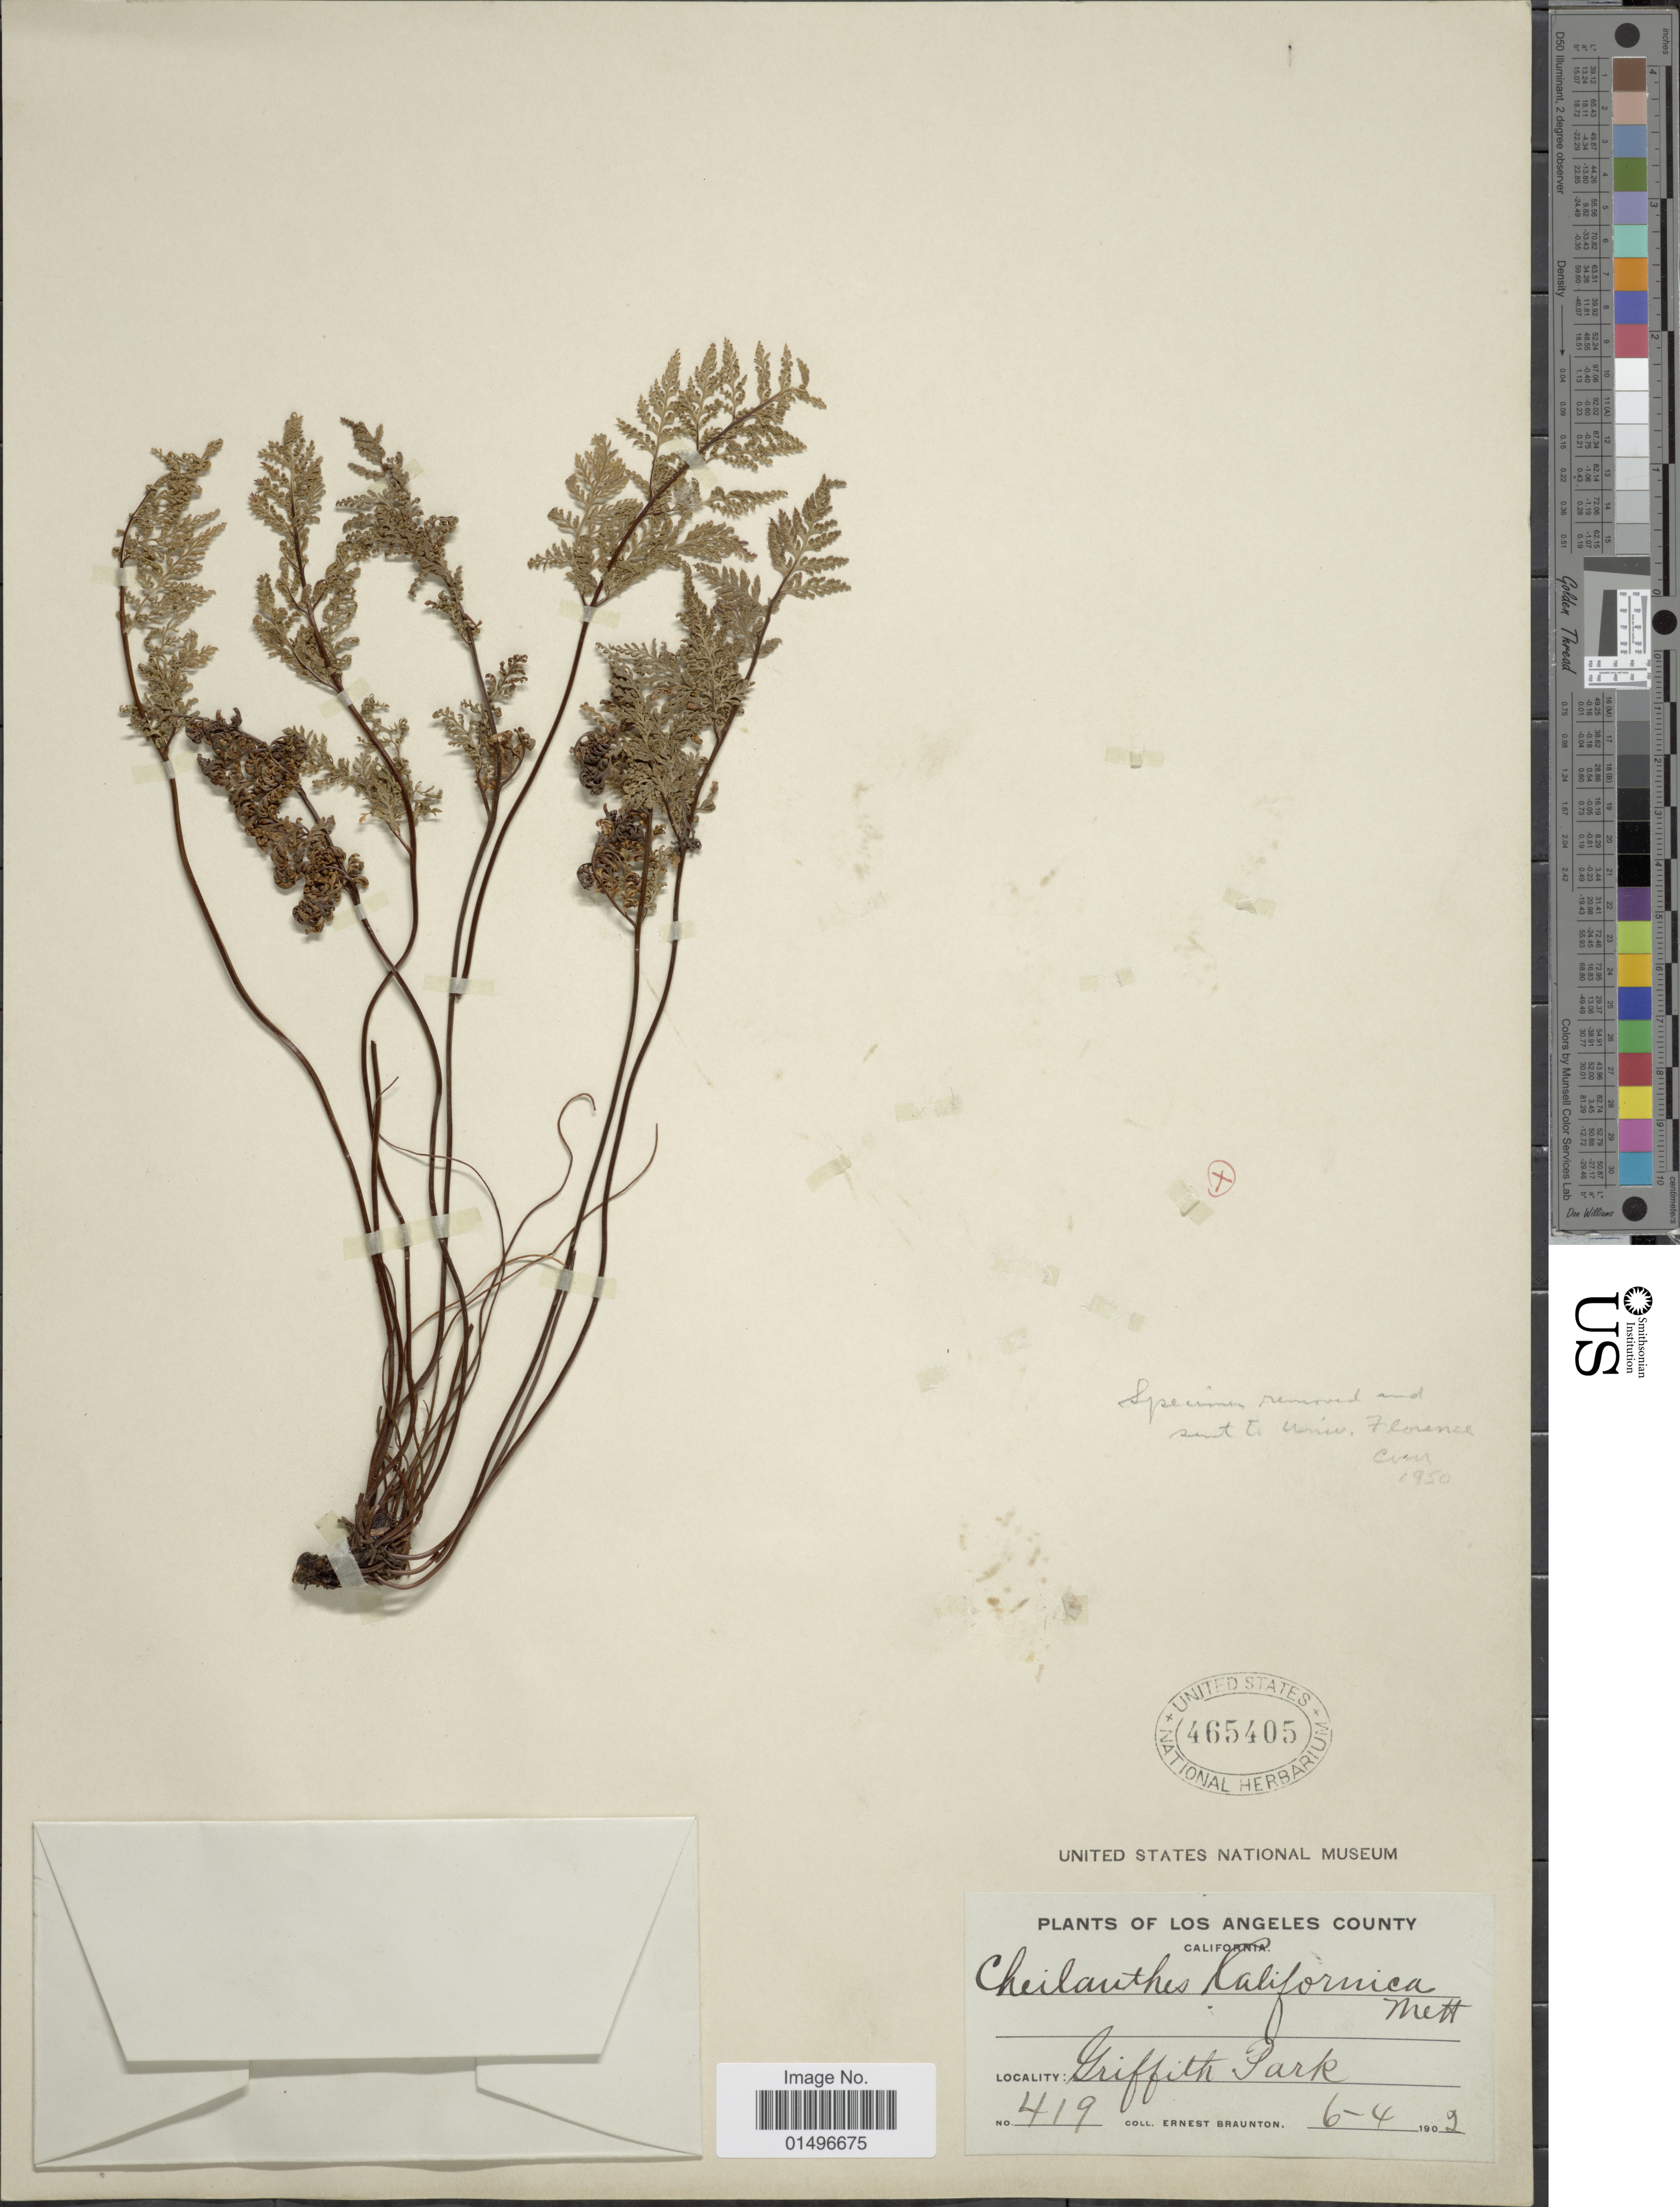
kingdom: Plantae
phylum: Tracheophyta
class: Polypodiopsida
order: Polypodiales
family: Pteridaceae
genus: Aspidotis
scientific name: Aspidotis californica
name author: (Hook.) Nutt. ex Copel.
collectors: E. Braunton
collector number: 419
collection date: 1902-06-04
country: United States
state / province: California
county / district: Los Angeles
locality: California, Los Angeles County, Griffith park.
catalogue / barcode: US 465405